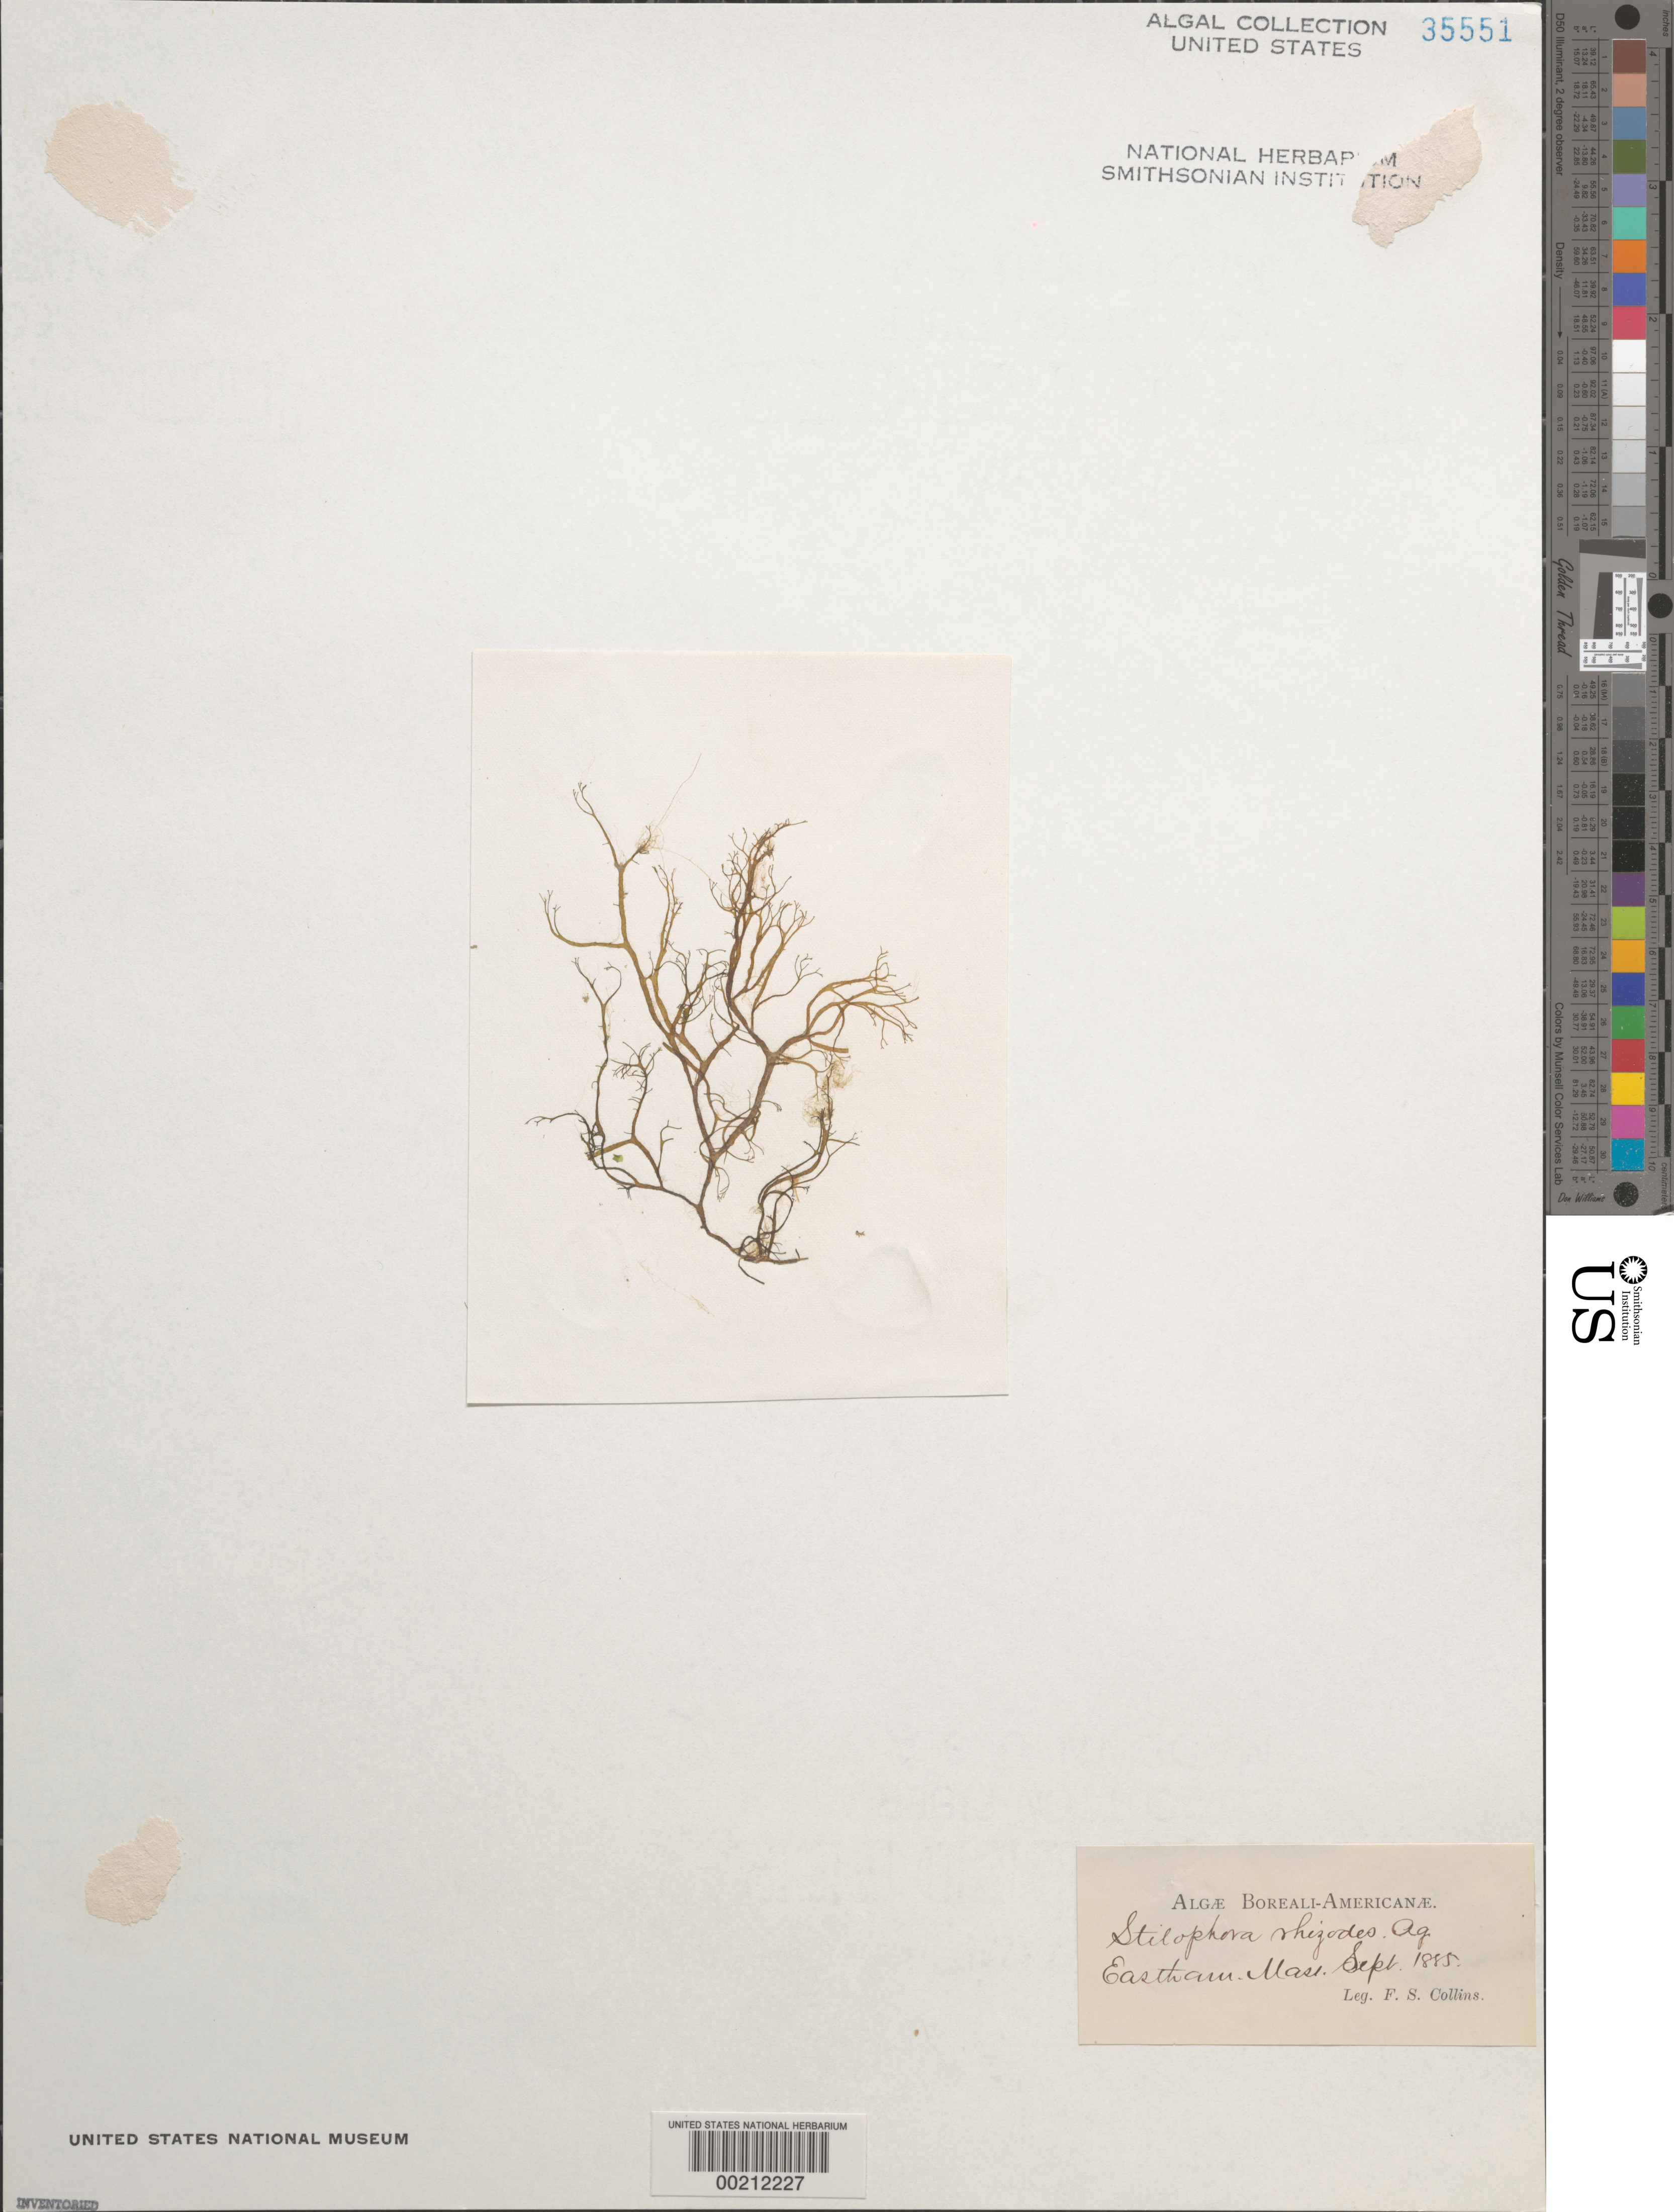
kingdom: Chromista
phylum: Ochrophyta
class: Phaeophyceae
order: Ectocarpales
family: Chordariaceae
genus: Stilophora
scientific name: Stilophora tenella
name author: (Esper) P.C. Silva in P.C. Silva et al.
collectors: F. Collins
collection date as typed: Sep 1885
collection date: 1885-09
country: United States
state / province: Massachusetts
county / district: Barnstable County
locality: Eastham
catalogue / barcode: US 35551